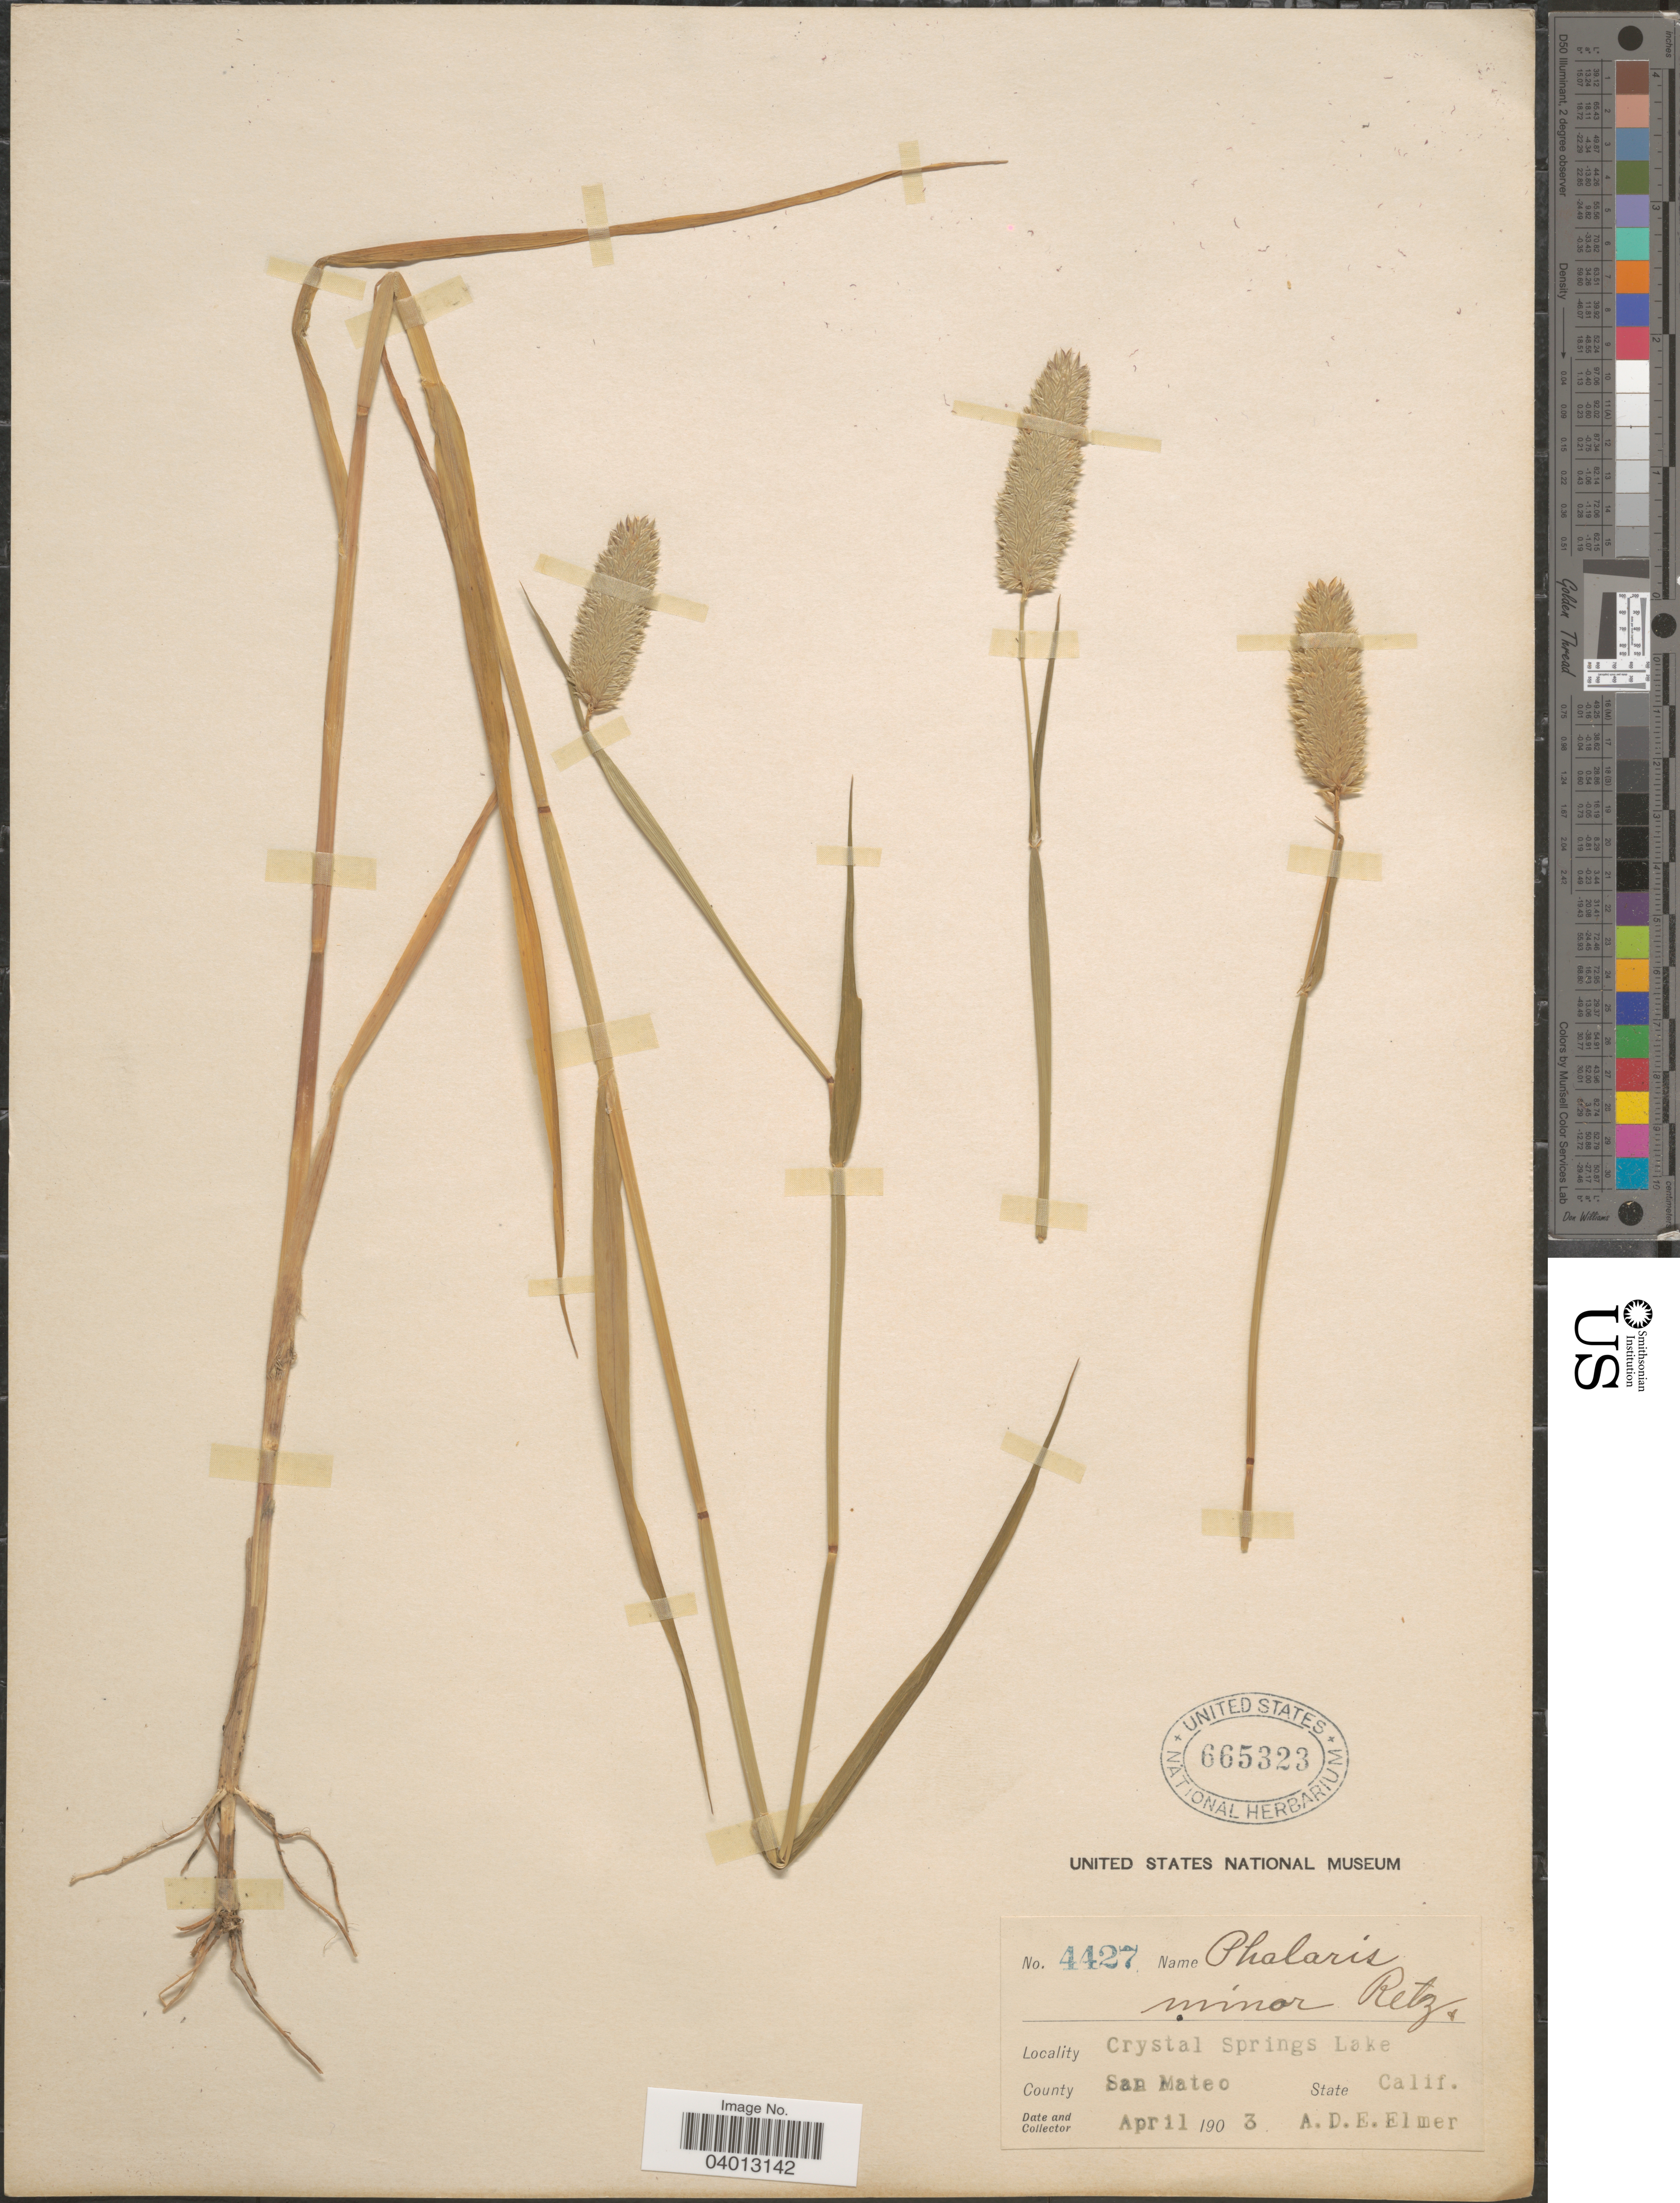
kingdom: Plantae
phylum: Tracheophyta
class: Liliopsida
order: Poales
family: Poaceae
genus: Phalaris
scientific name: Phalaris minor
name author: Retz.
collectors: A. D. E. Elmer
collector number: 4427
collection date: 1903-04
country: United States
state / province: California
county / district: San Mateo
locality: Crystal Springs Lake. County San Mateo.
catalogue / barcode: US 665323